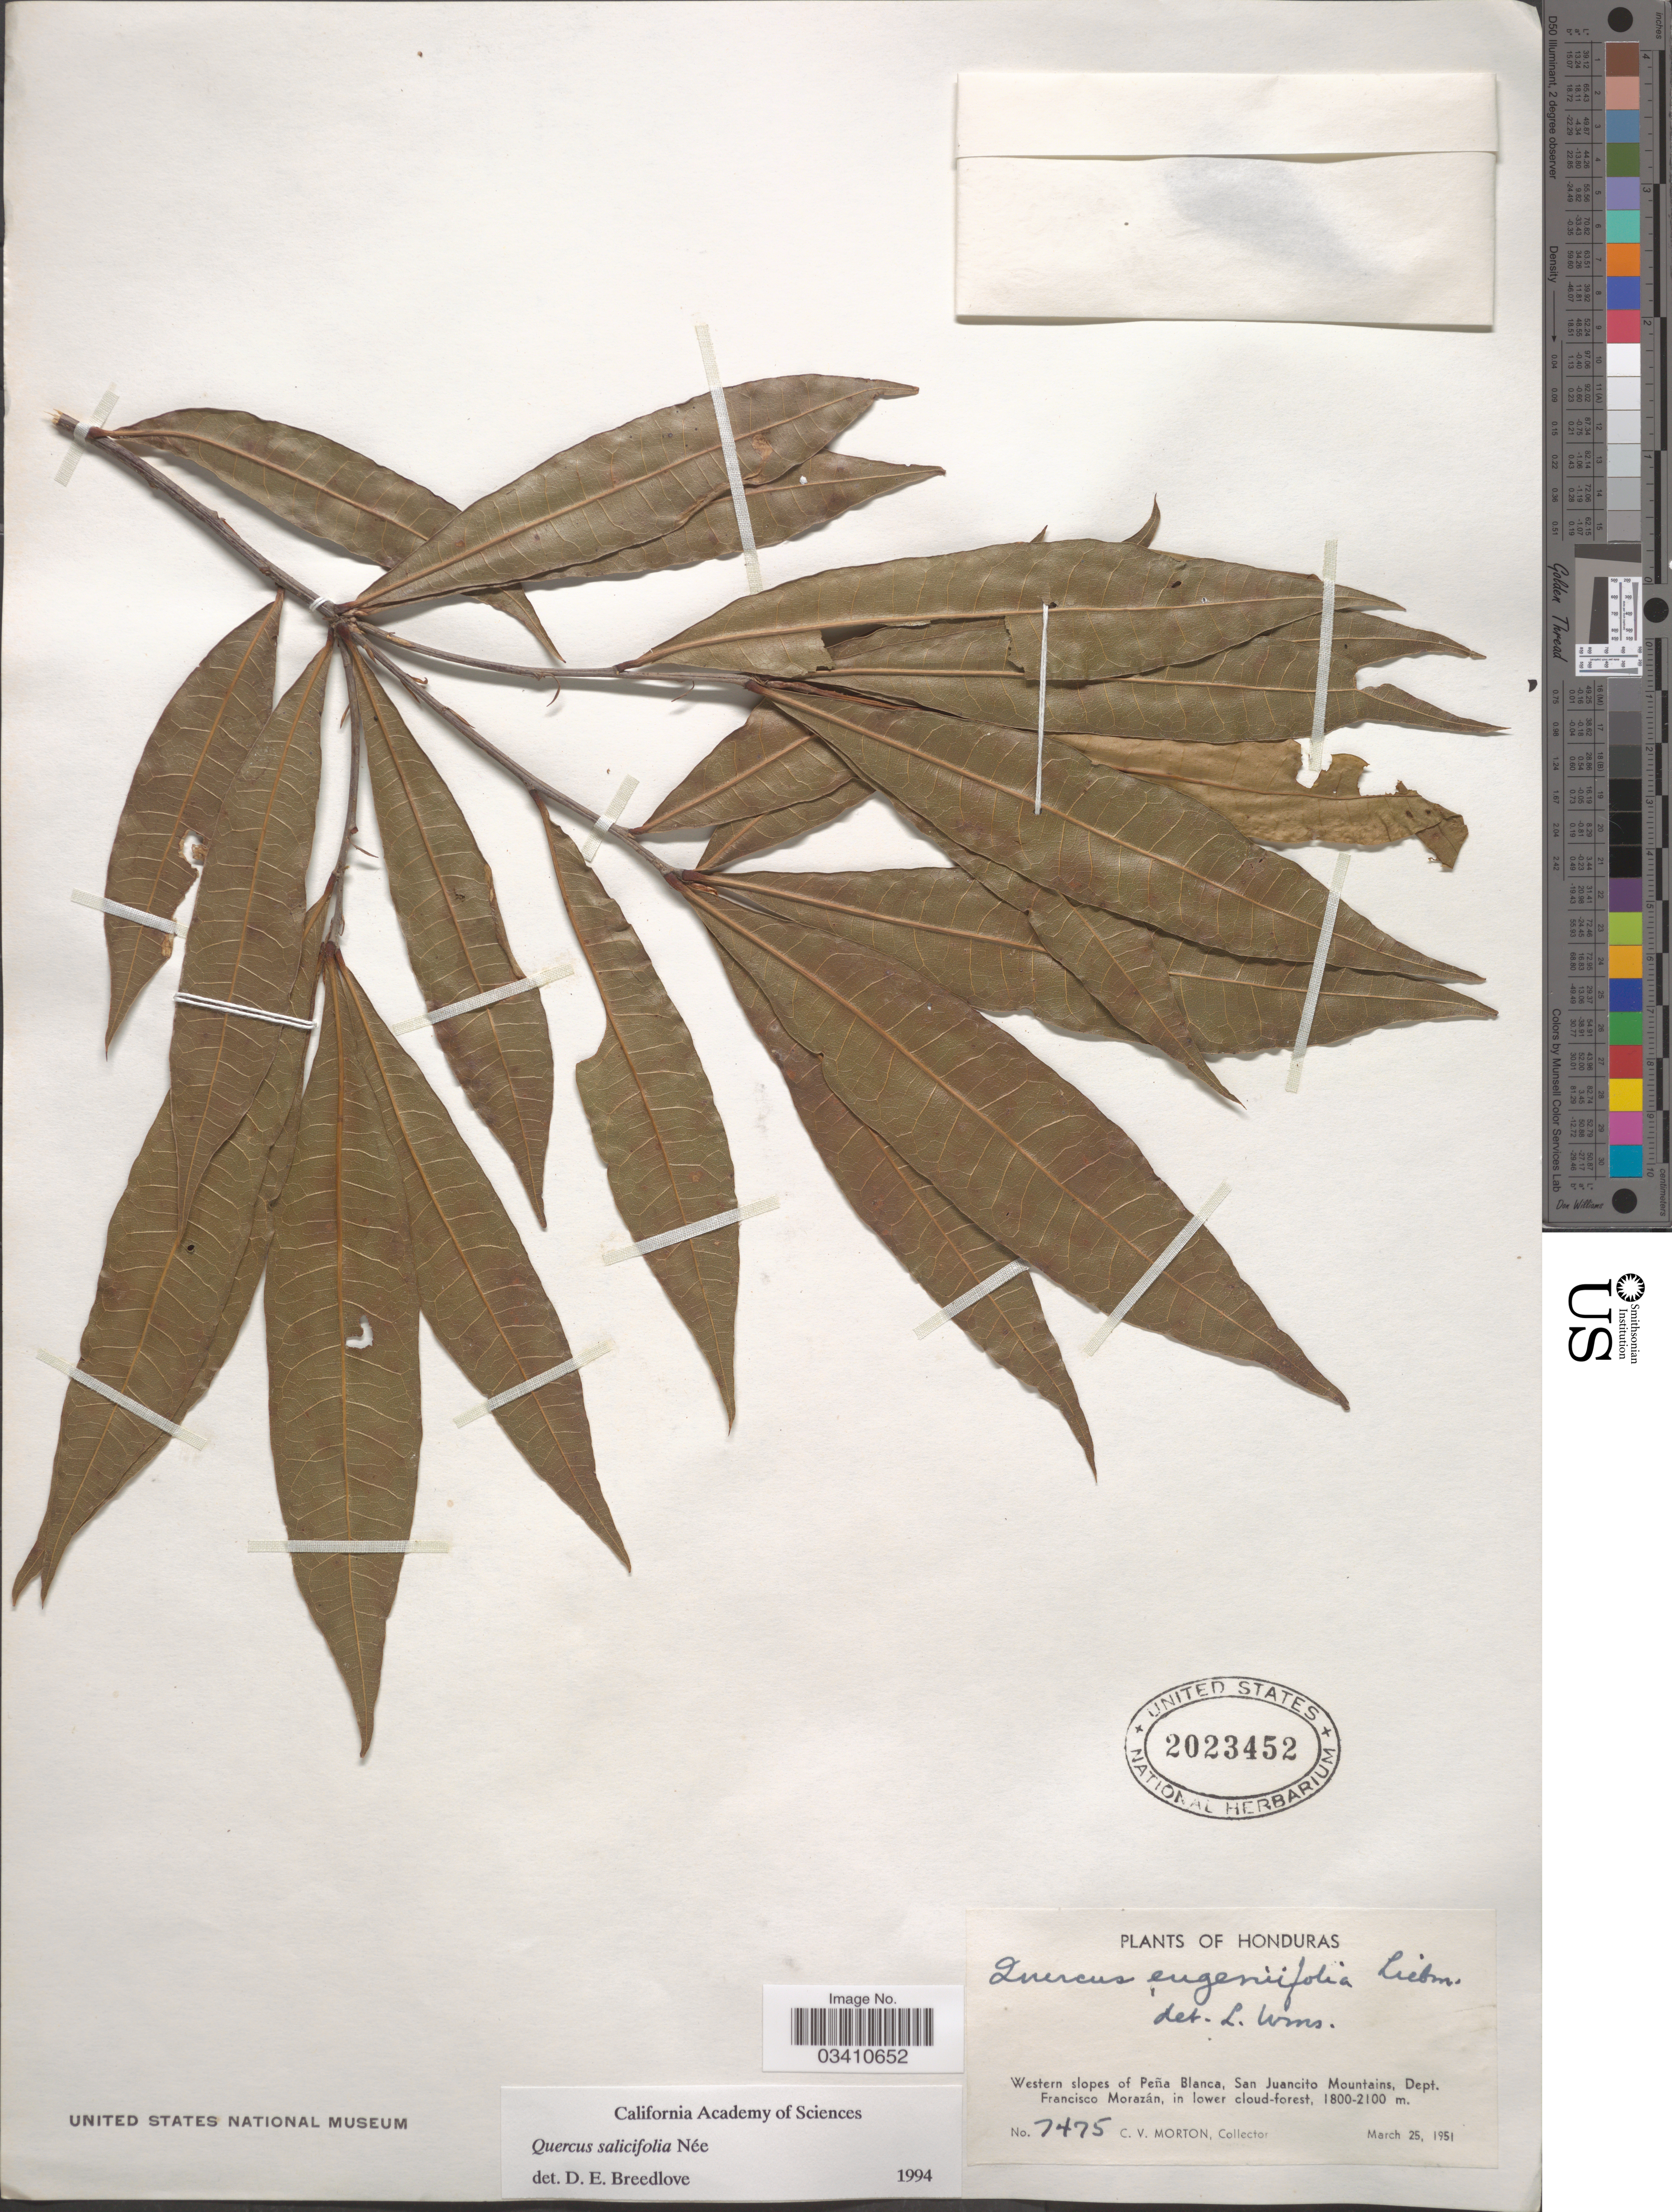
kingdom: Plantae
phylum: Tracheophyta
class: Magnoliopsida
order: Fagales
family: Fagaceae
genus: Quercus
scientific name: Quercus salicifolia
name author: Née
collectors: C. V. Morton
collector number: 7475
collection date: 1951-03-25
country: Honduras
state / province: Fco. Morazán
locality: Western slopes of Peña Blanca, San Juancito Mountains, Dept. Francisco Morazán.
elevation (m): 1800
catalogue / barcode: US 2023452